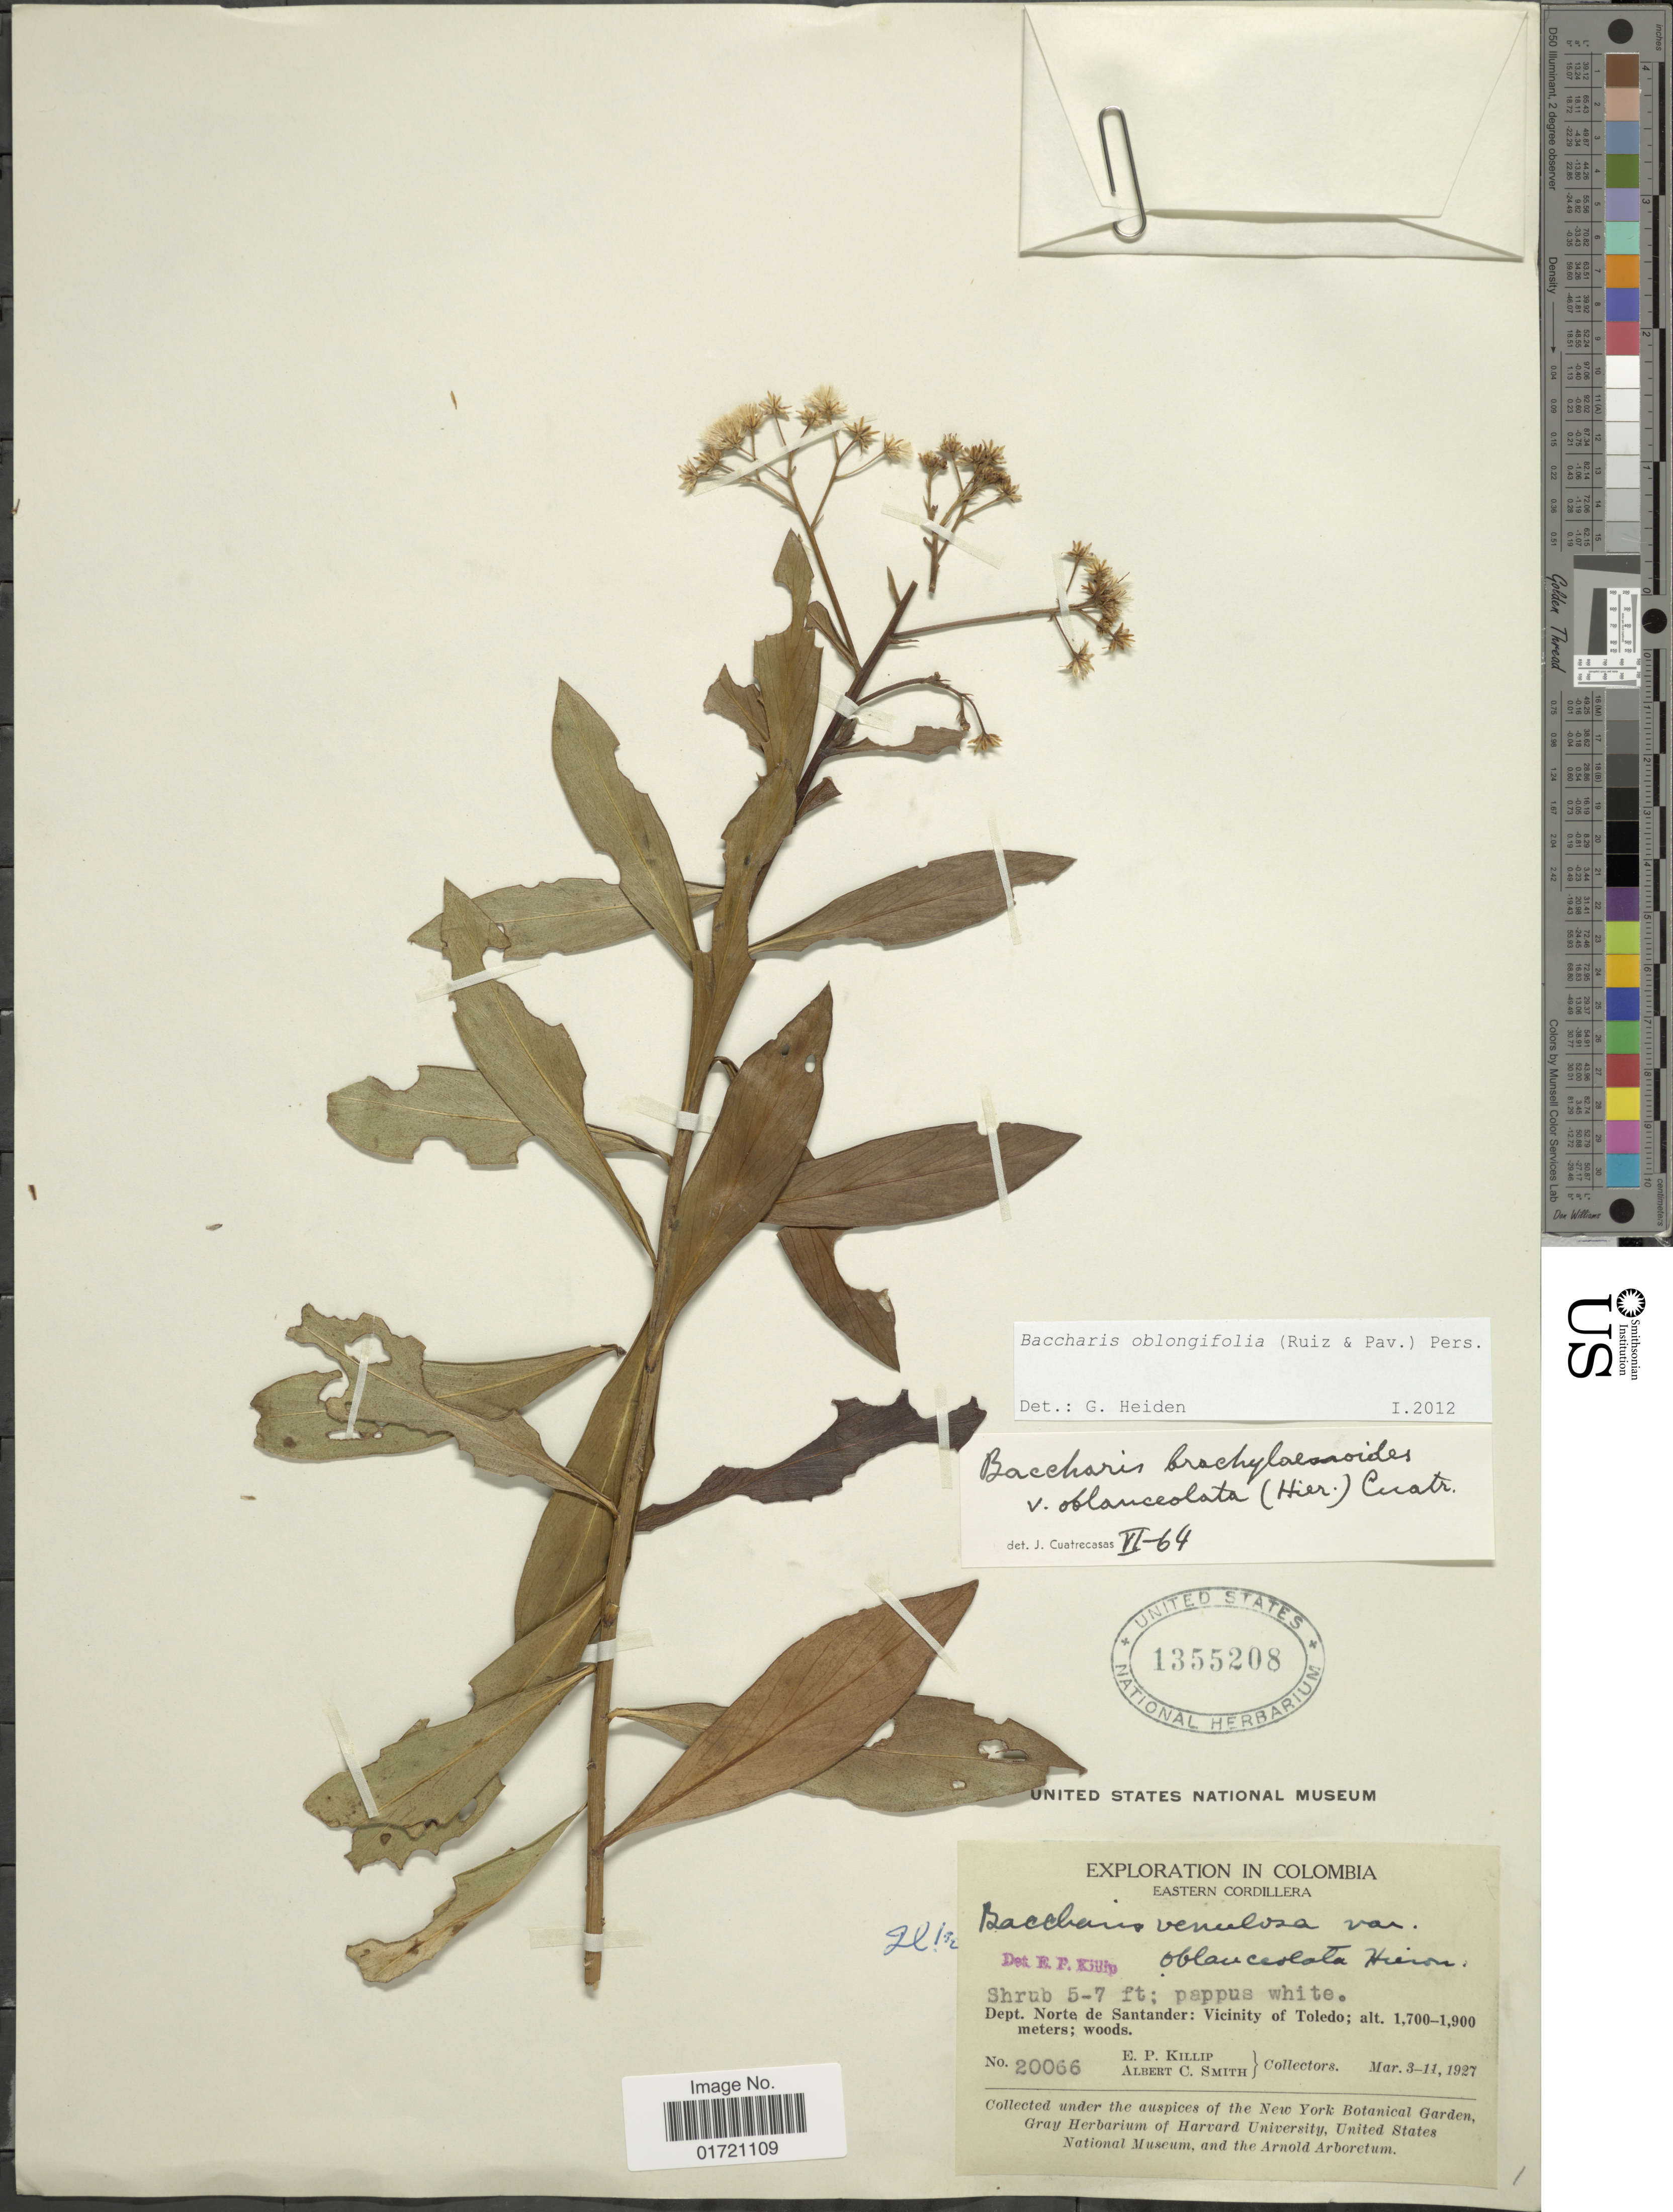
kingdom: Plantae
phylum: Tracheophyta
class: Magnoliopsida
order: Asterales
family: Asteraceae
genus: Baccharis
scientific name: Baccharis oblongifolia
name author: (Ruiz & Pav.) Pers.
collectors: E. P. Killip & A. C. Smith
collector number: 20066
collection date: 1927-03-03/1927-03-11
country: Colombia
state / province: Norte de Santander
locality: Eastern Cordillera. Dept. Norte de Santander: Vicinity of Toledo.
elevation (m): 1700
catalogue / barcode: US 1355208